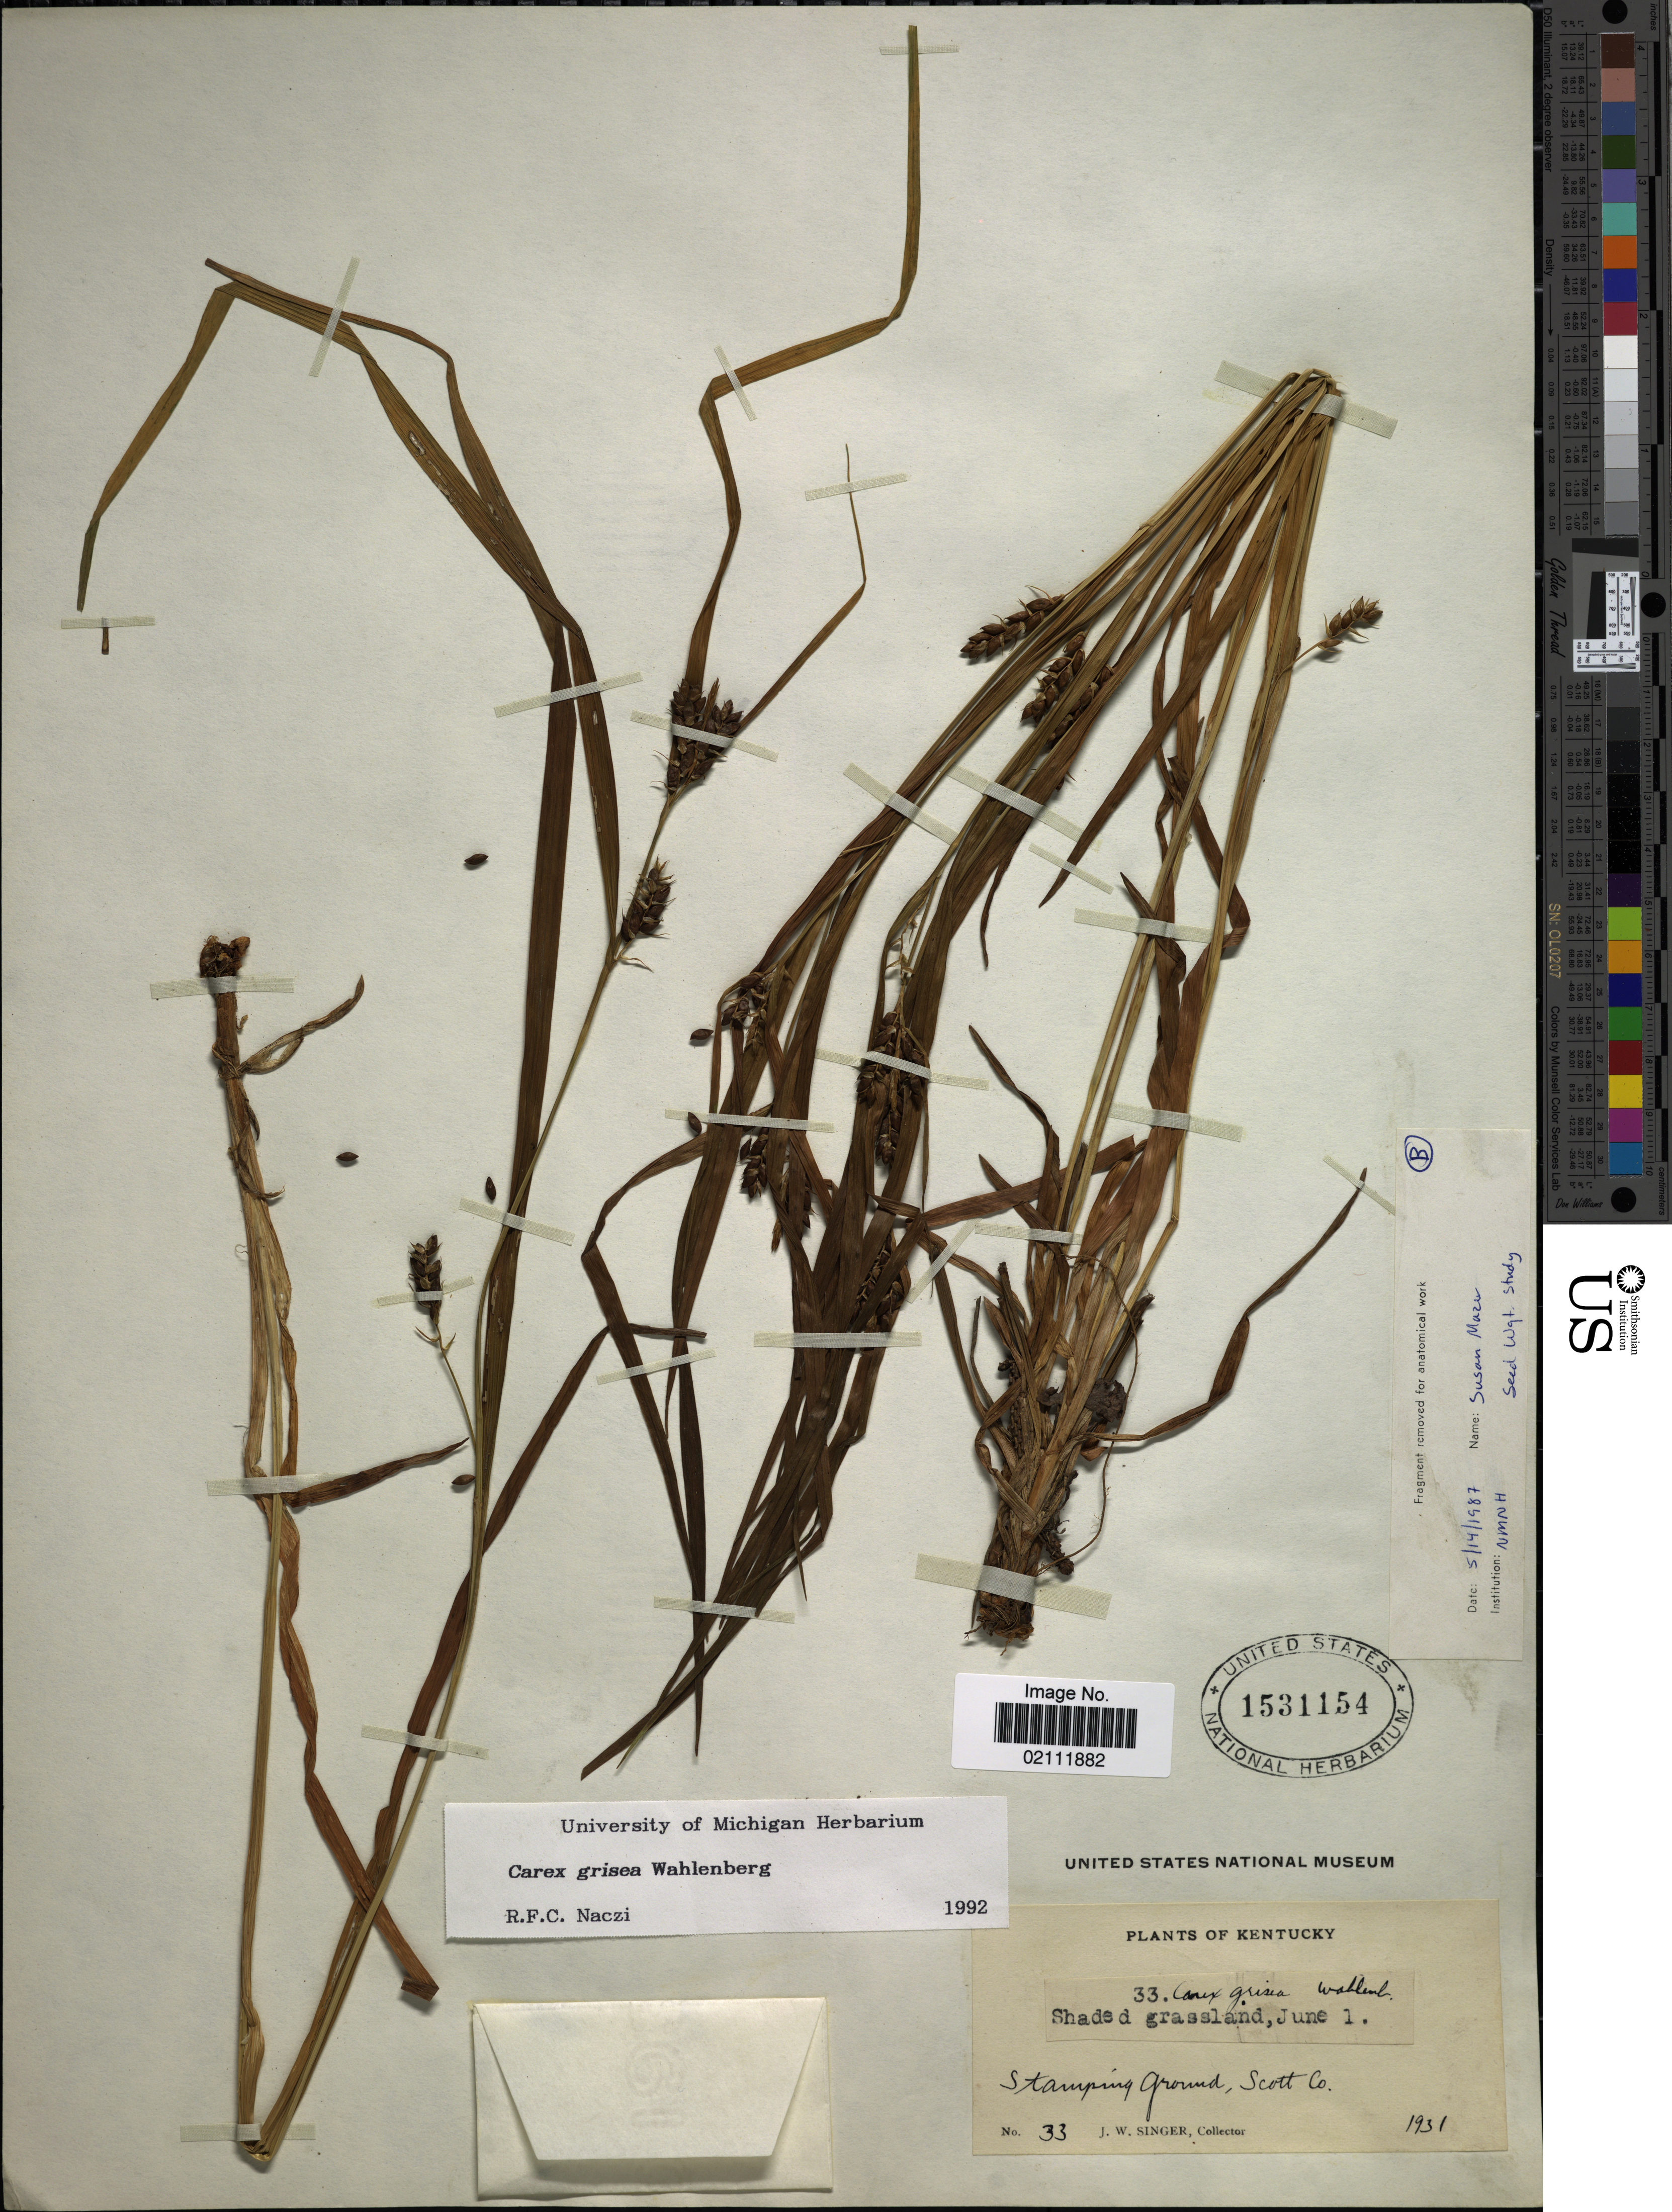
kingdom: Plantae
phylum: Tracheophyta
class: Liliopsida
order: Poales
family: Cyperaceae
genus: Carex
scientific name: Carex grisea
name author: Wahlenb.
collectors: J. EW. Singer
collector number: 33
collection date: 1931-06-01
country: United States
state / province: Kentucky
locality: Stamping ground, Scott Co.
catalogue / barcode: US 1531154